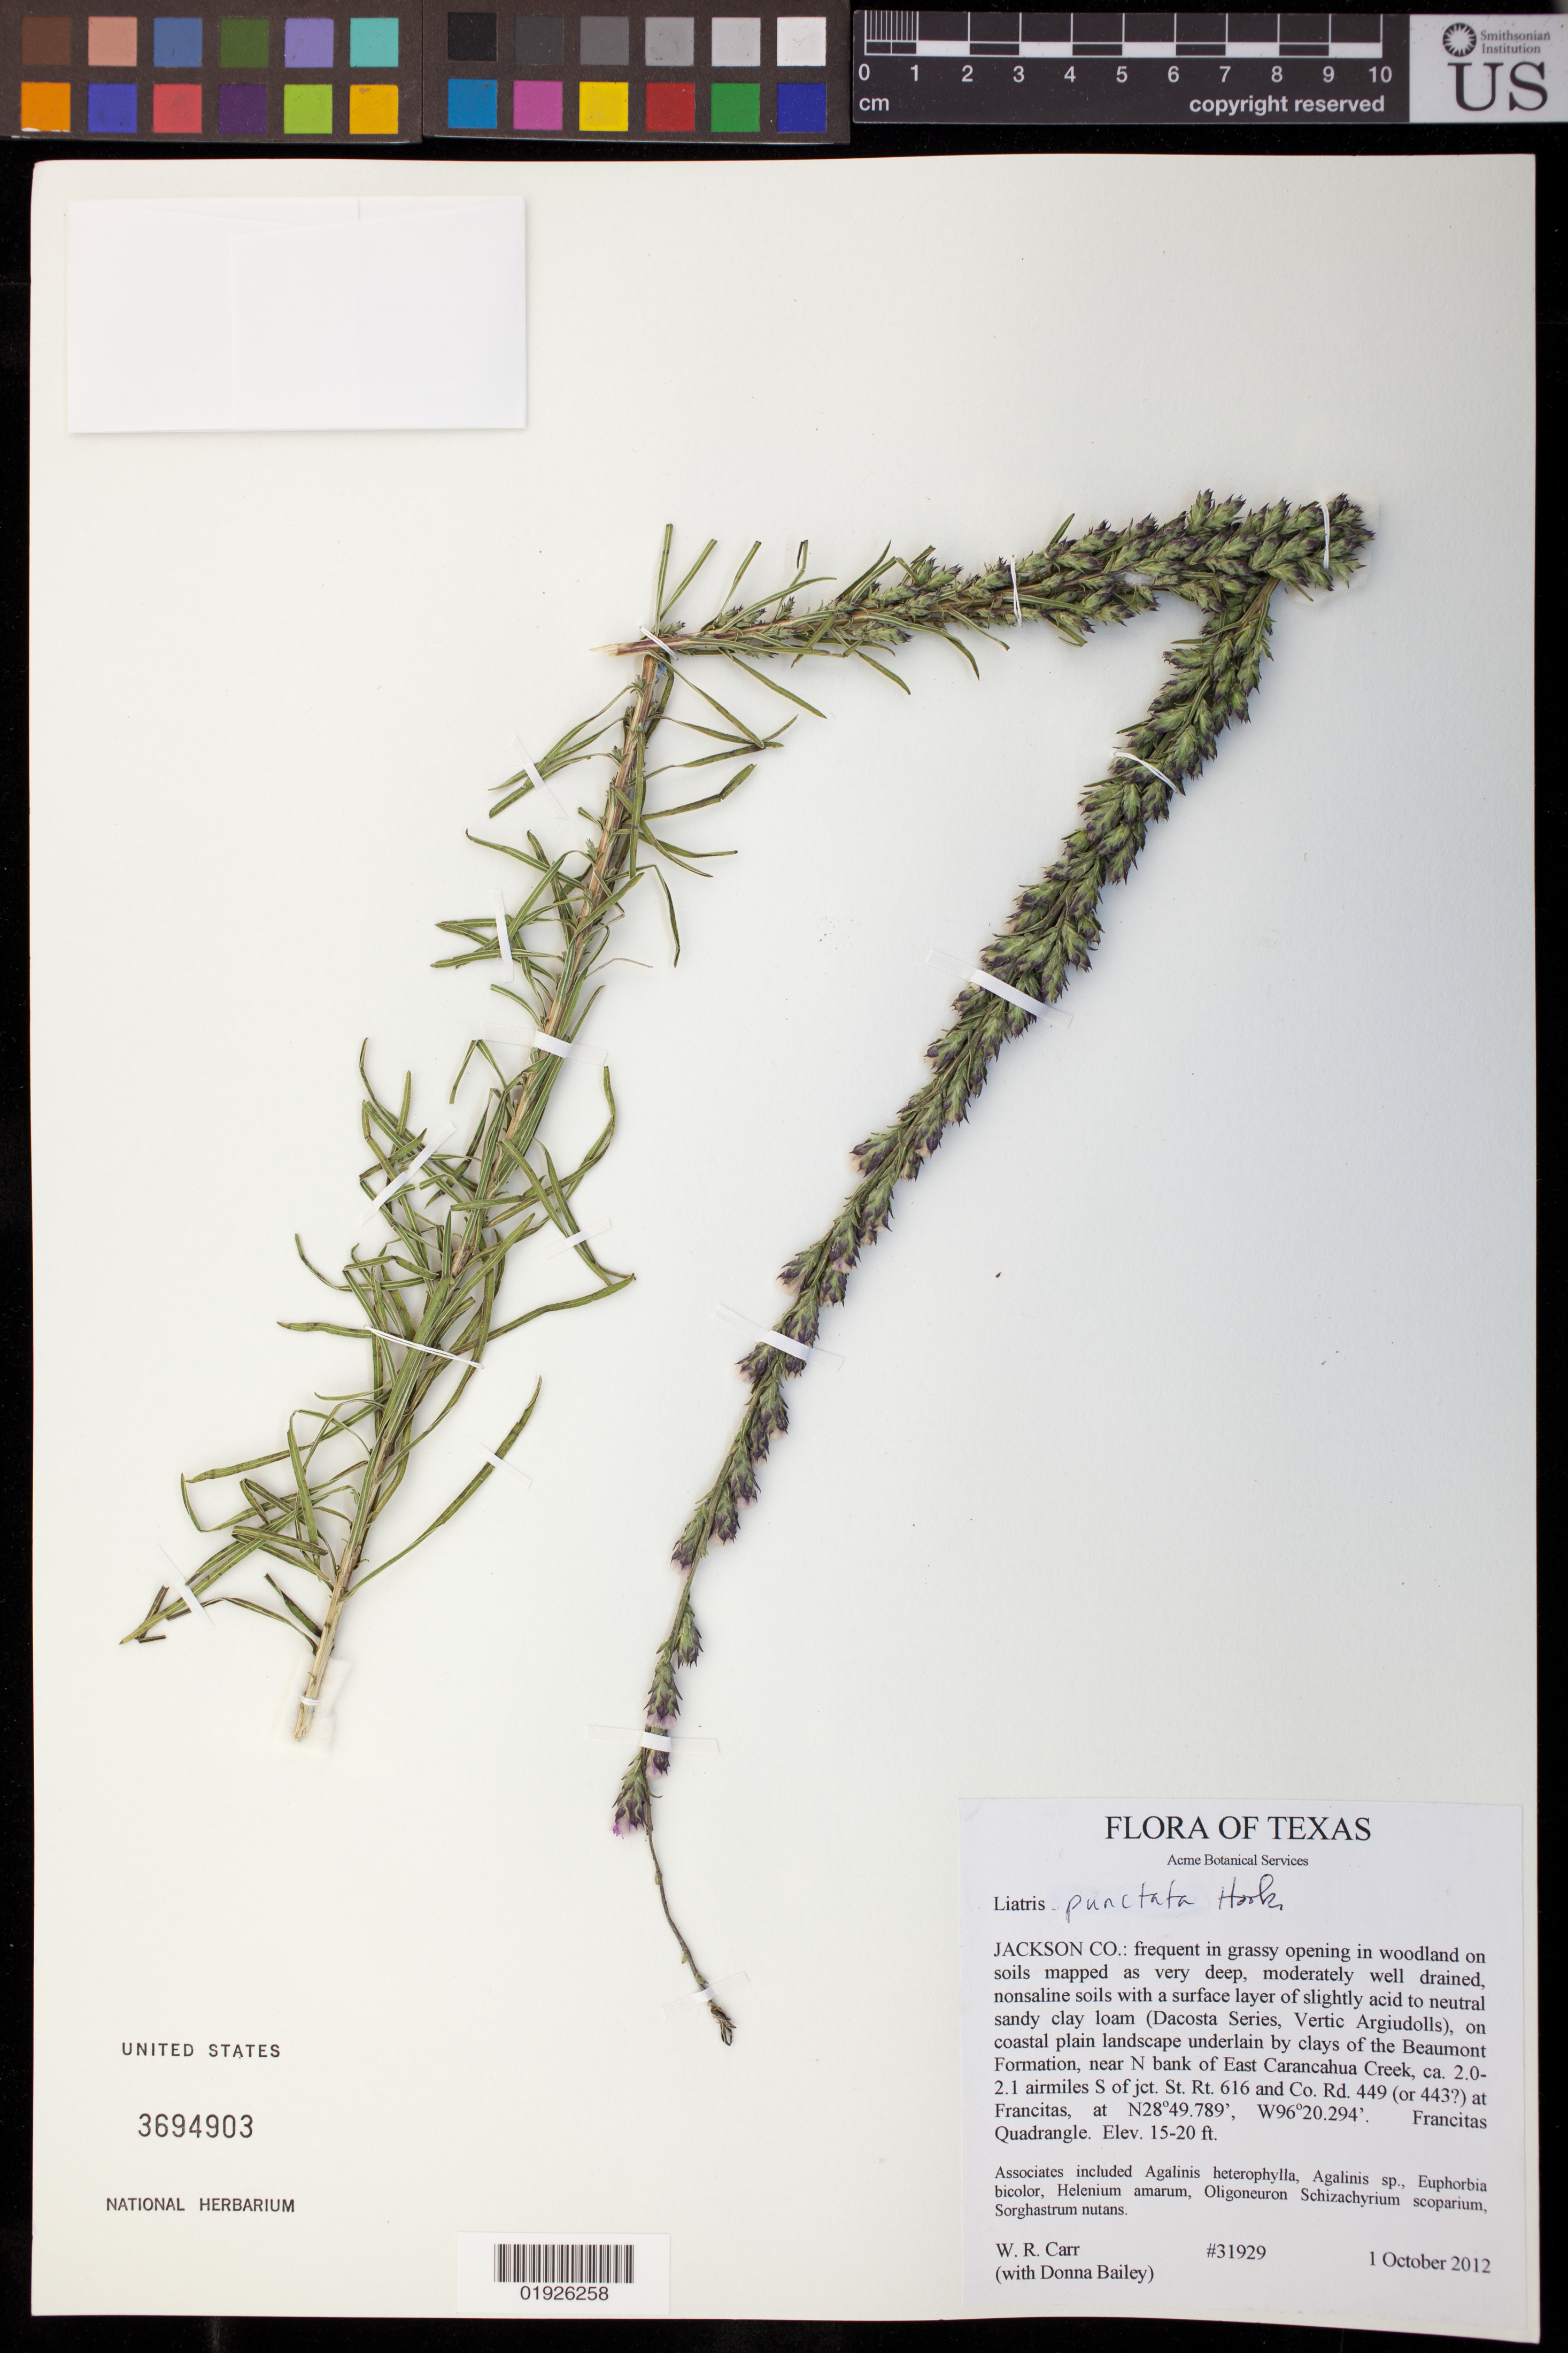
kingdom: Plantae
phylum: Tracheophyta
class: Magnoliopsida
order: Asterales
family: Asteraceae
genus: Liatris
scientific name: Liatris punctata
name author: Hook.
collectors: W. Carr & D. Bailey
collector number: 31929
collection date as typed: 1 October 2012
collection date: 2012-10-01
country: United States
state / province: Texas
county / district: Jackson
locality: Near N bank of East Carancahua Creek, ca. 2.0 - 2.1 airmiles S of jct. St. Rt. 616 and Co. Rd. 449 (or 443?) at Francitas. Francitas Quadrangle.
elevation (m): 5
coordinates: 28 49.789 N, 96 20.294 W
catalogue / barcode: US 3694903